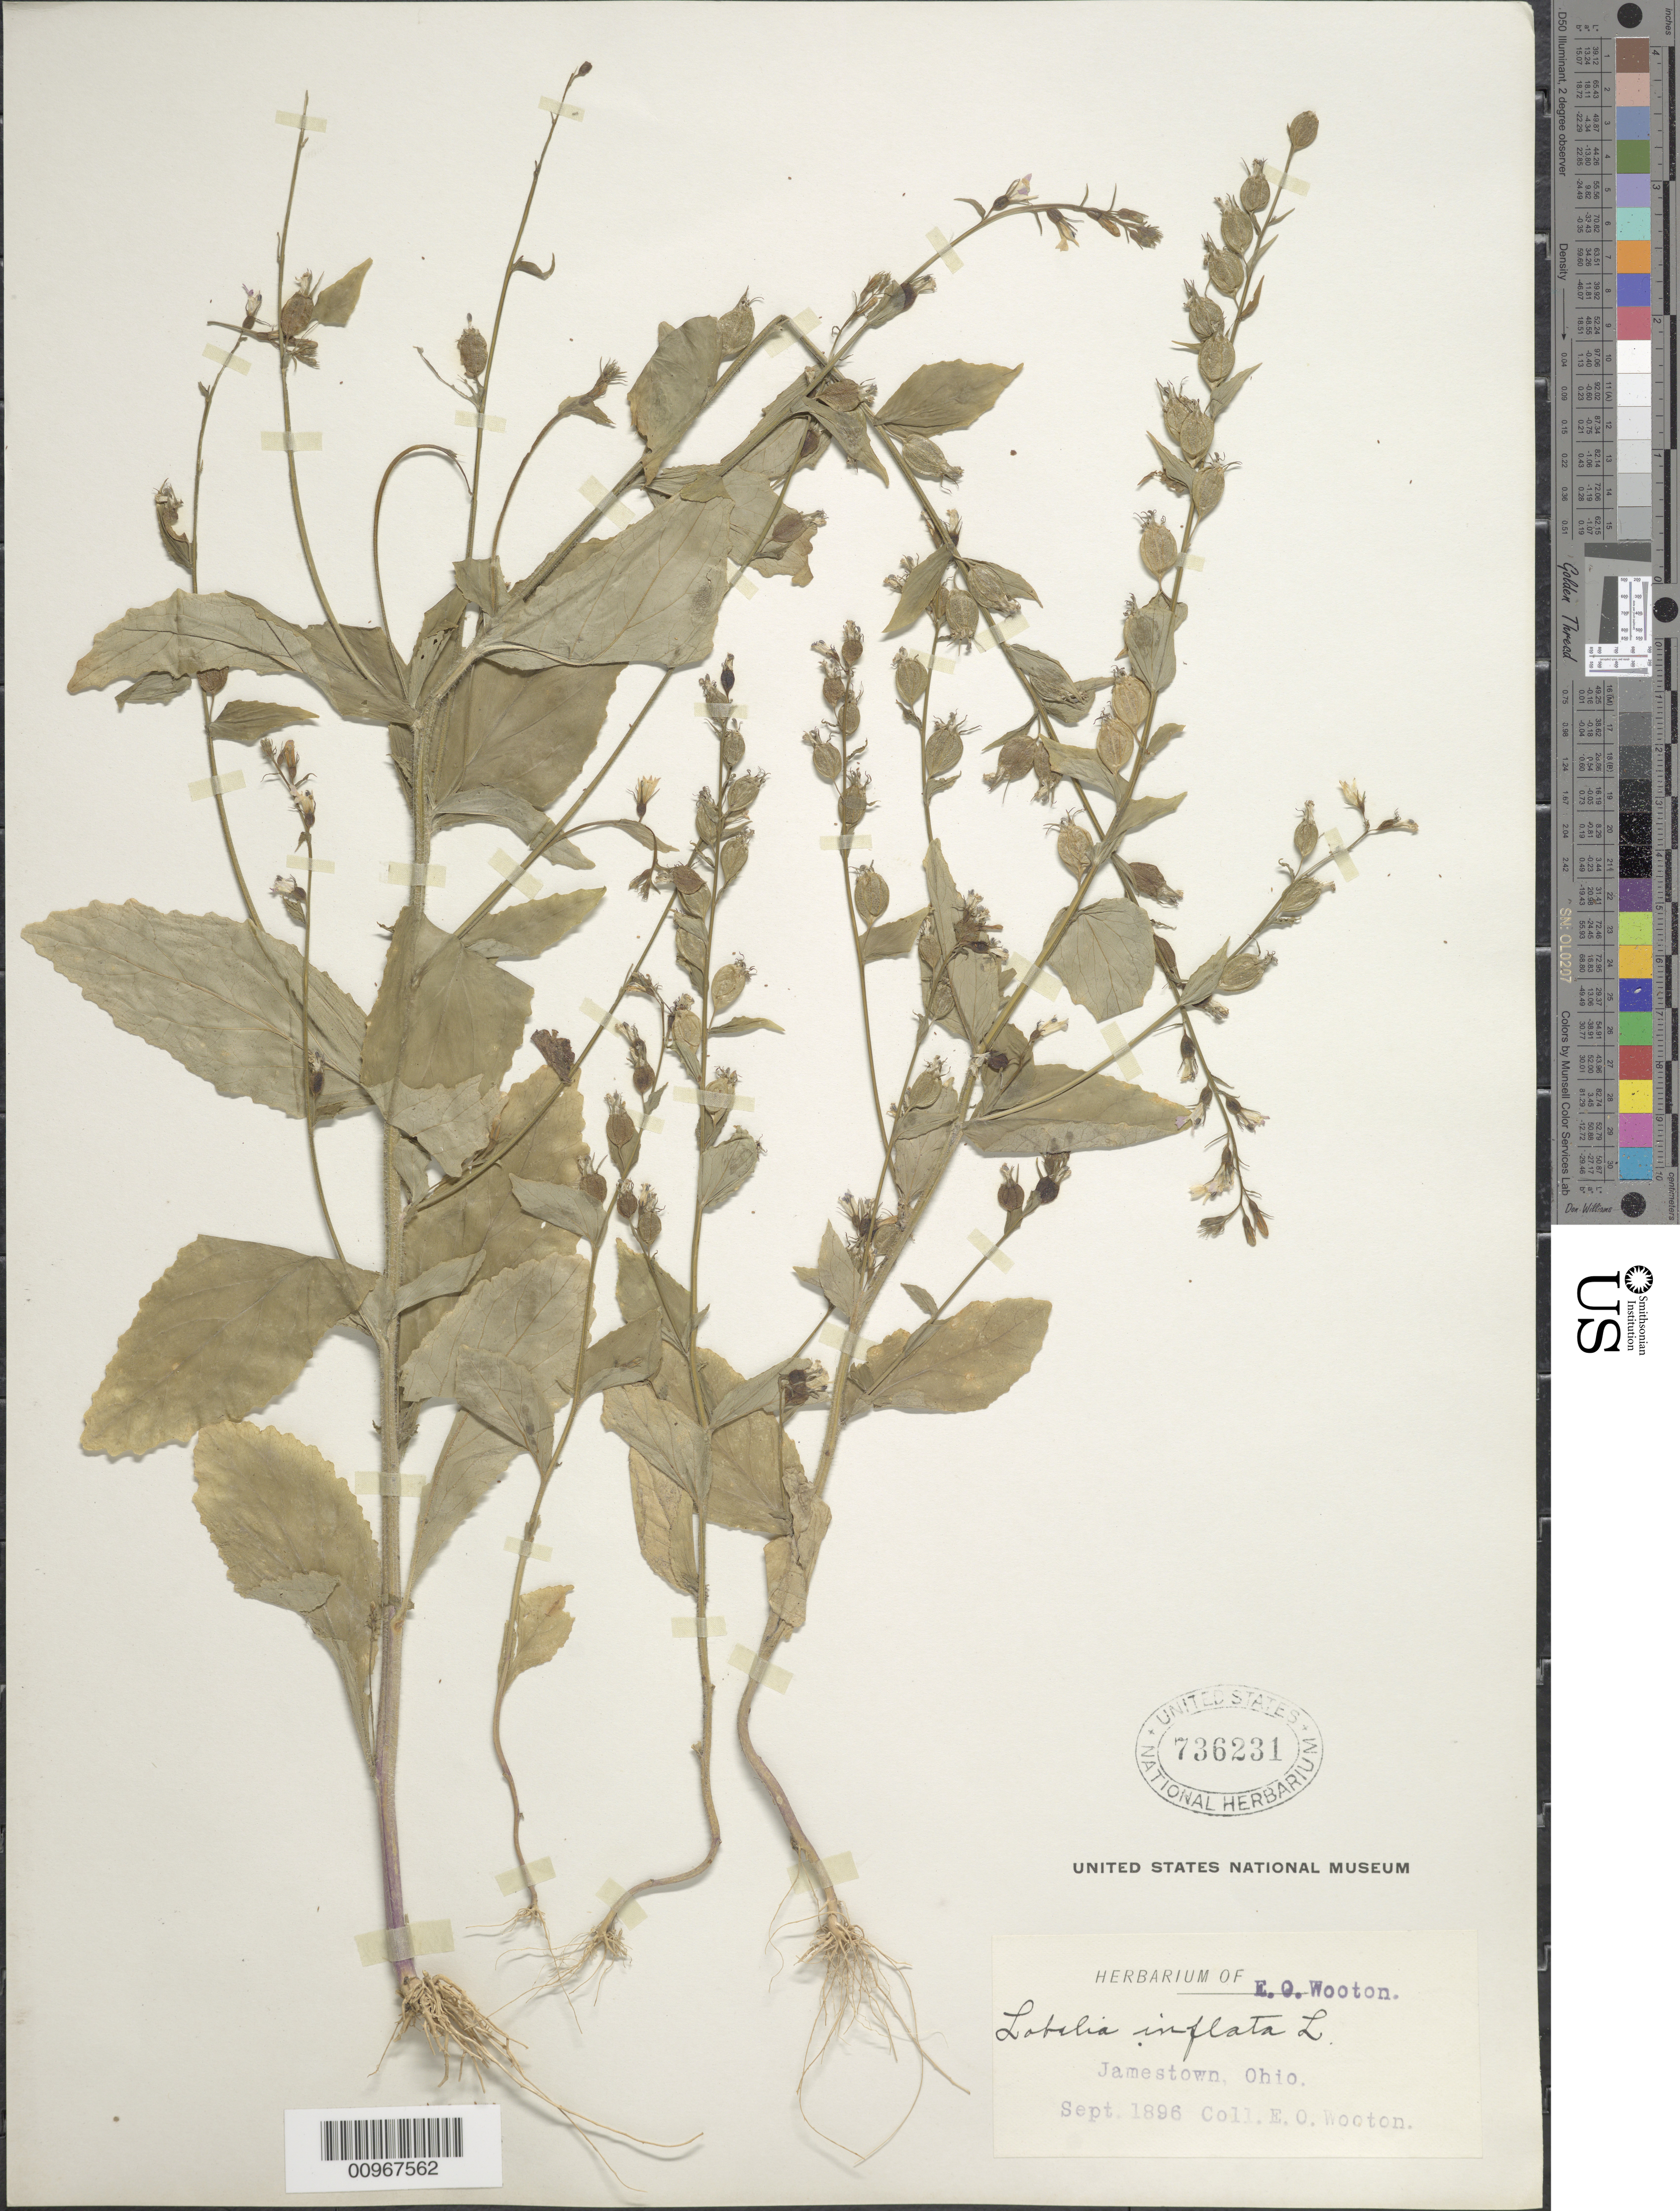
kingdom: Plantae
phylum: Tracheophyta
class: Magnoliopsida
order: Asterales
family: Campanulaceae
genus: Lobelia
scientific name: Lobelia inflata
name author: L.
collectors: E. O. Wooton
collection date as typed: Sep 1896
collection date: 1896-09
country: United States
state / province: Ohio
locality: Jamestown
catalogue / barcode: US 736231